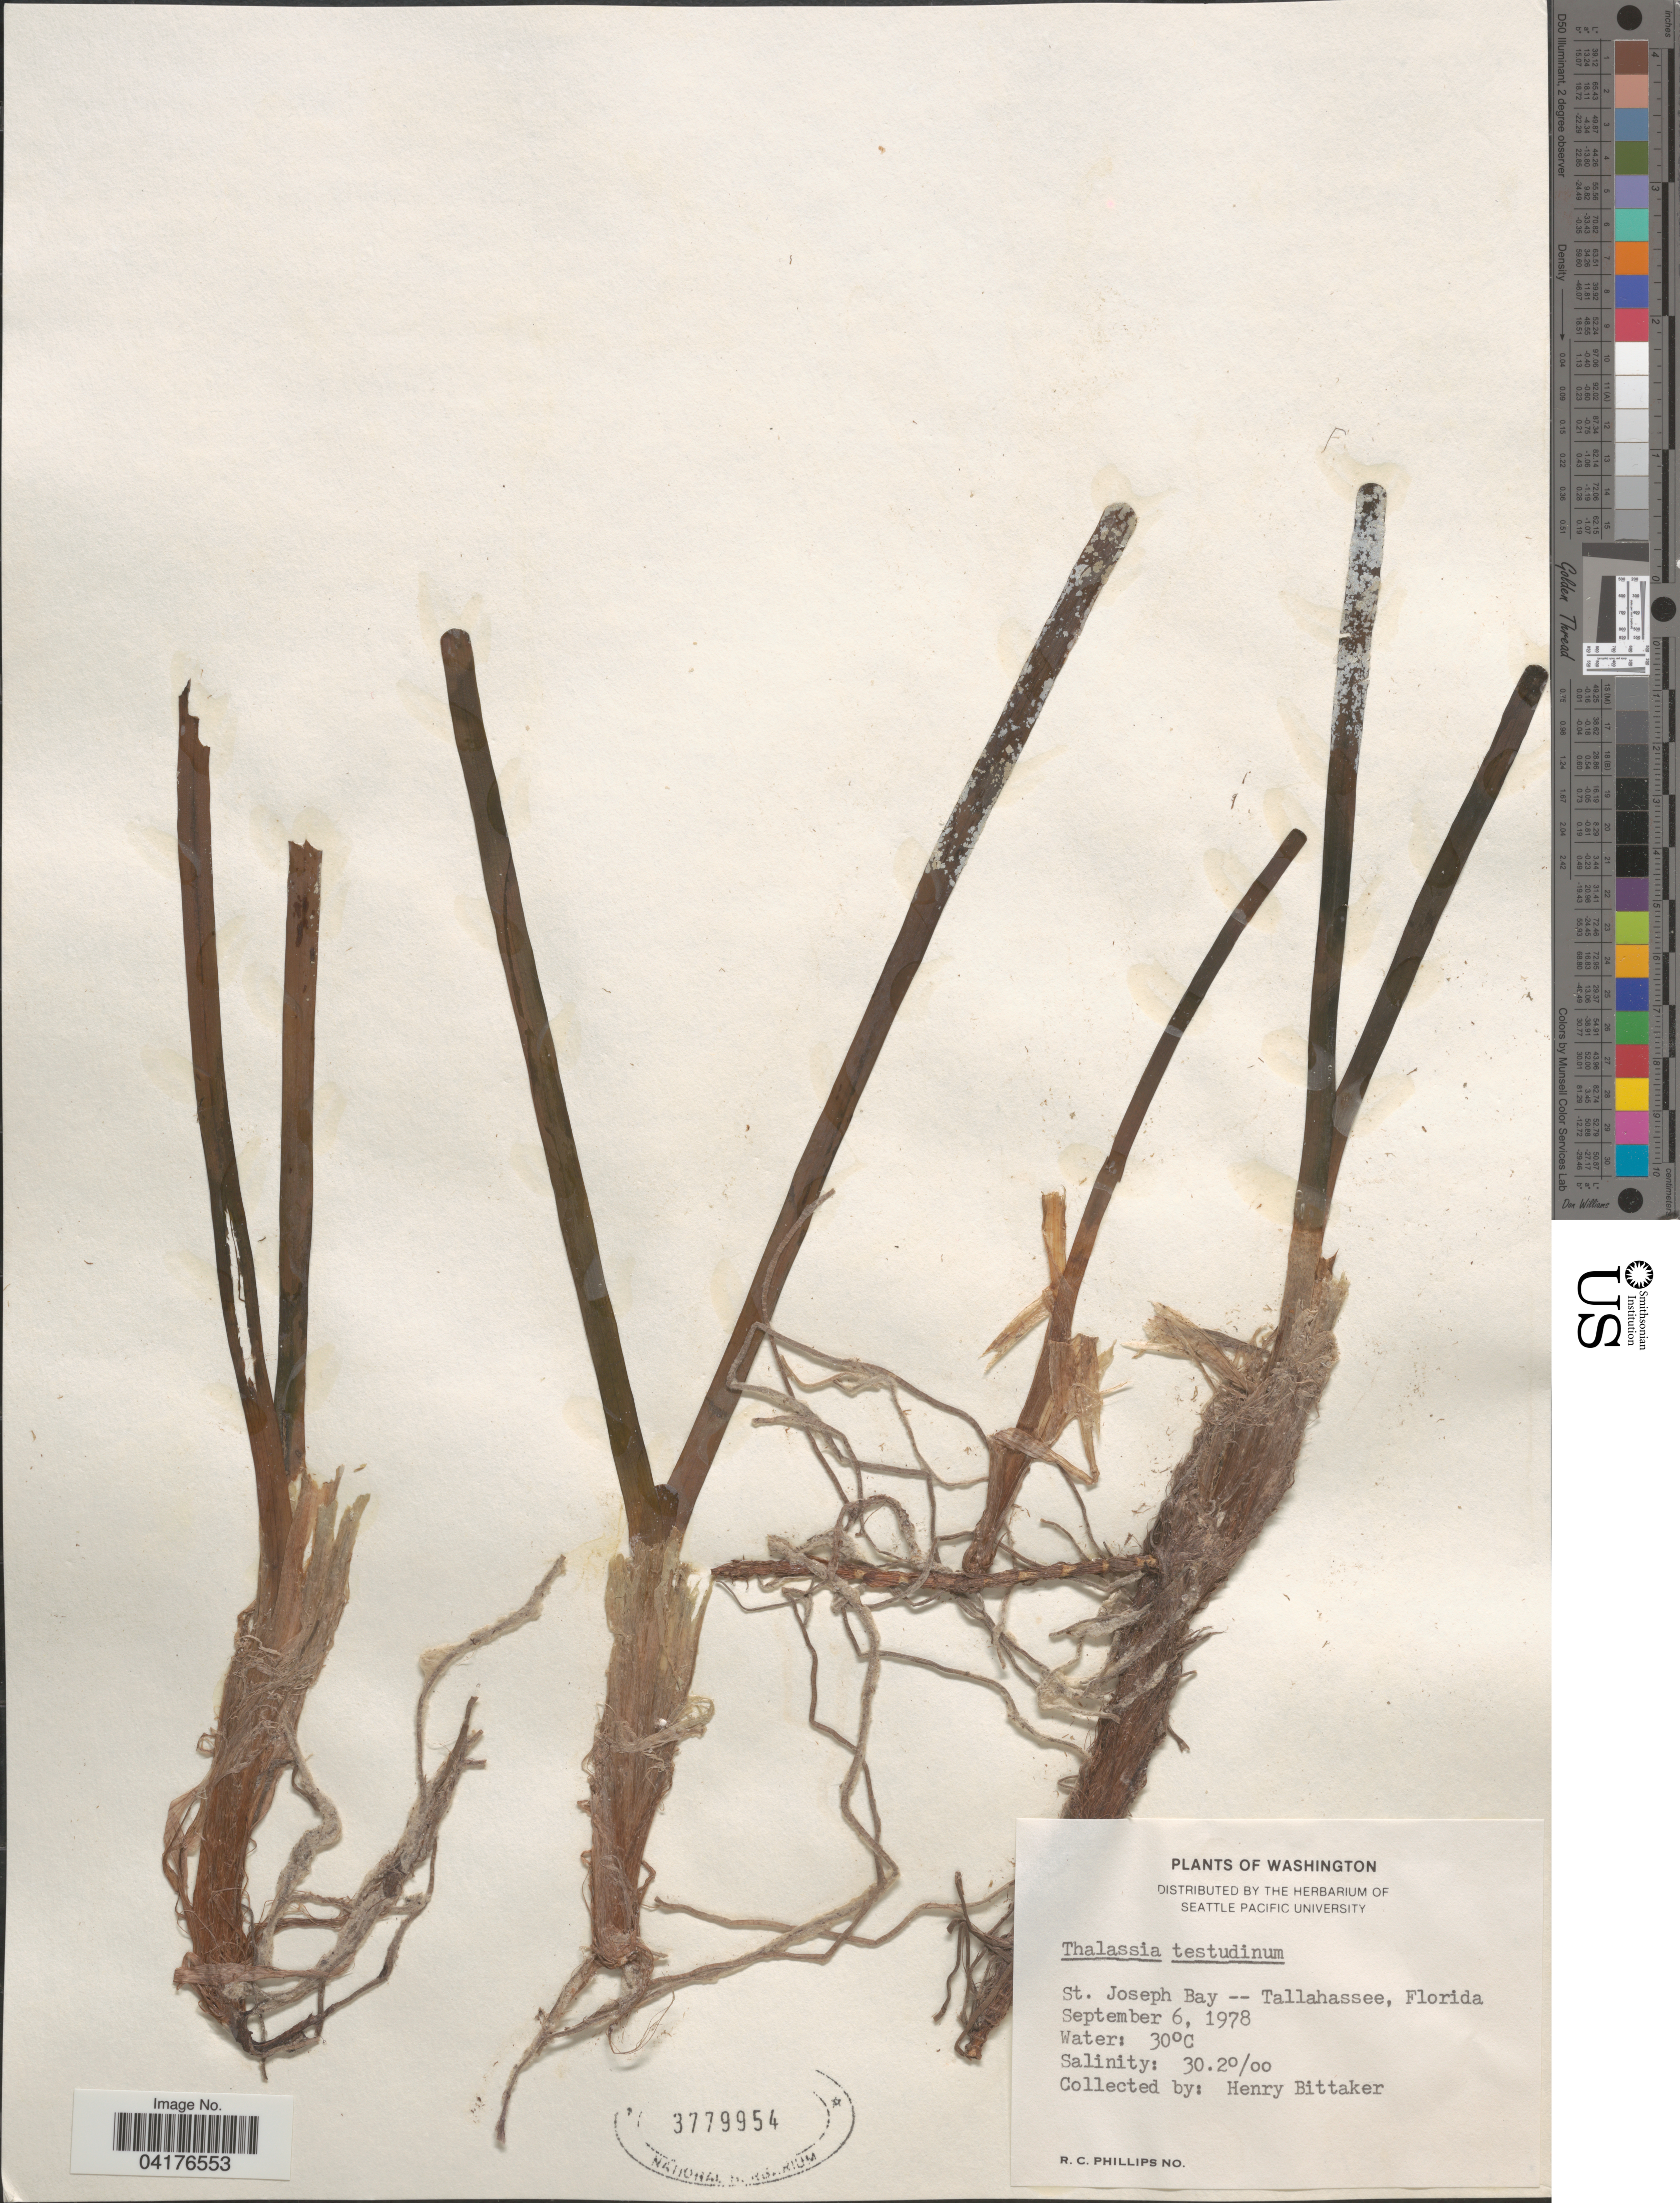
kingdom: Plantae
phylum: Tracheophyta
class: Liliopsida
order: Alismatales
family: Hydrocharitaceae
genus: Thalassia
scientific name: Thalassia testudinum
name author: Banks & Sol. ex K.D. Koenig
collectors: H. Bittaker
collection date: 1978-09-06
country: United States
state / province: Florida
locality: St. Joseph Bay -- Tallahassee.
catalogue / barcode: US 3779954